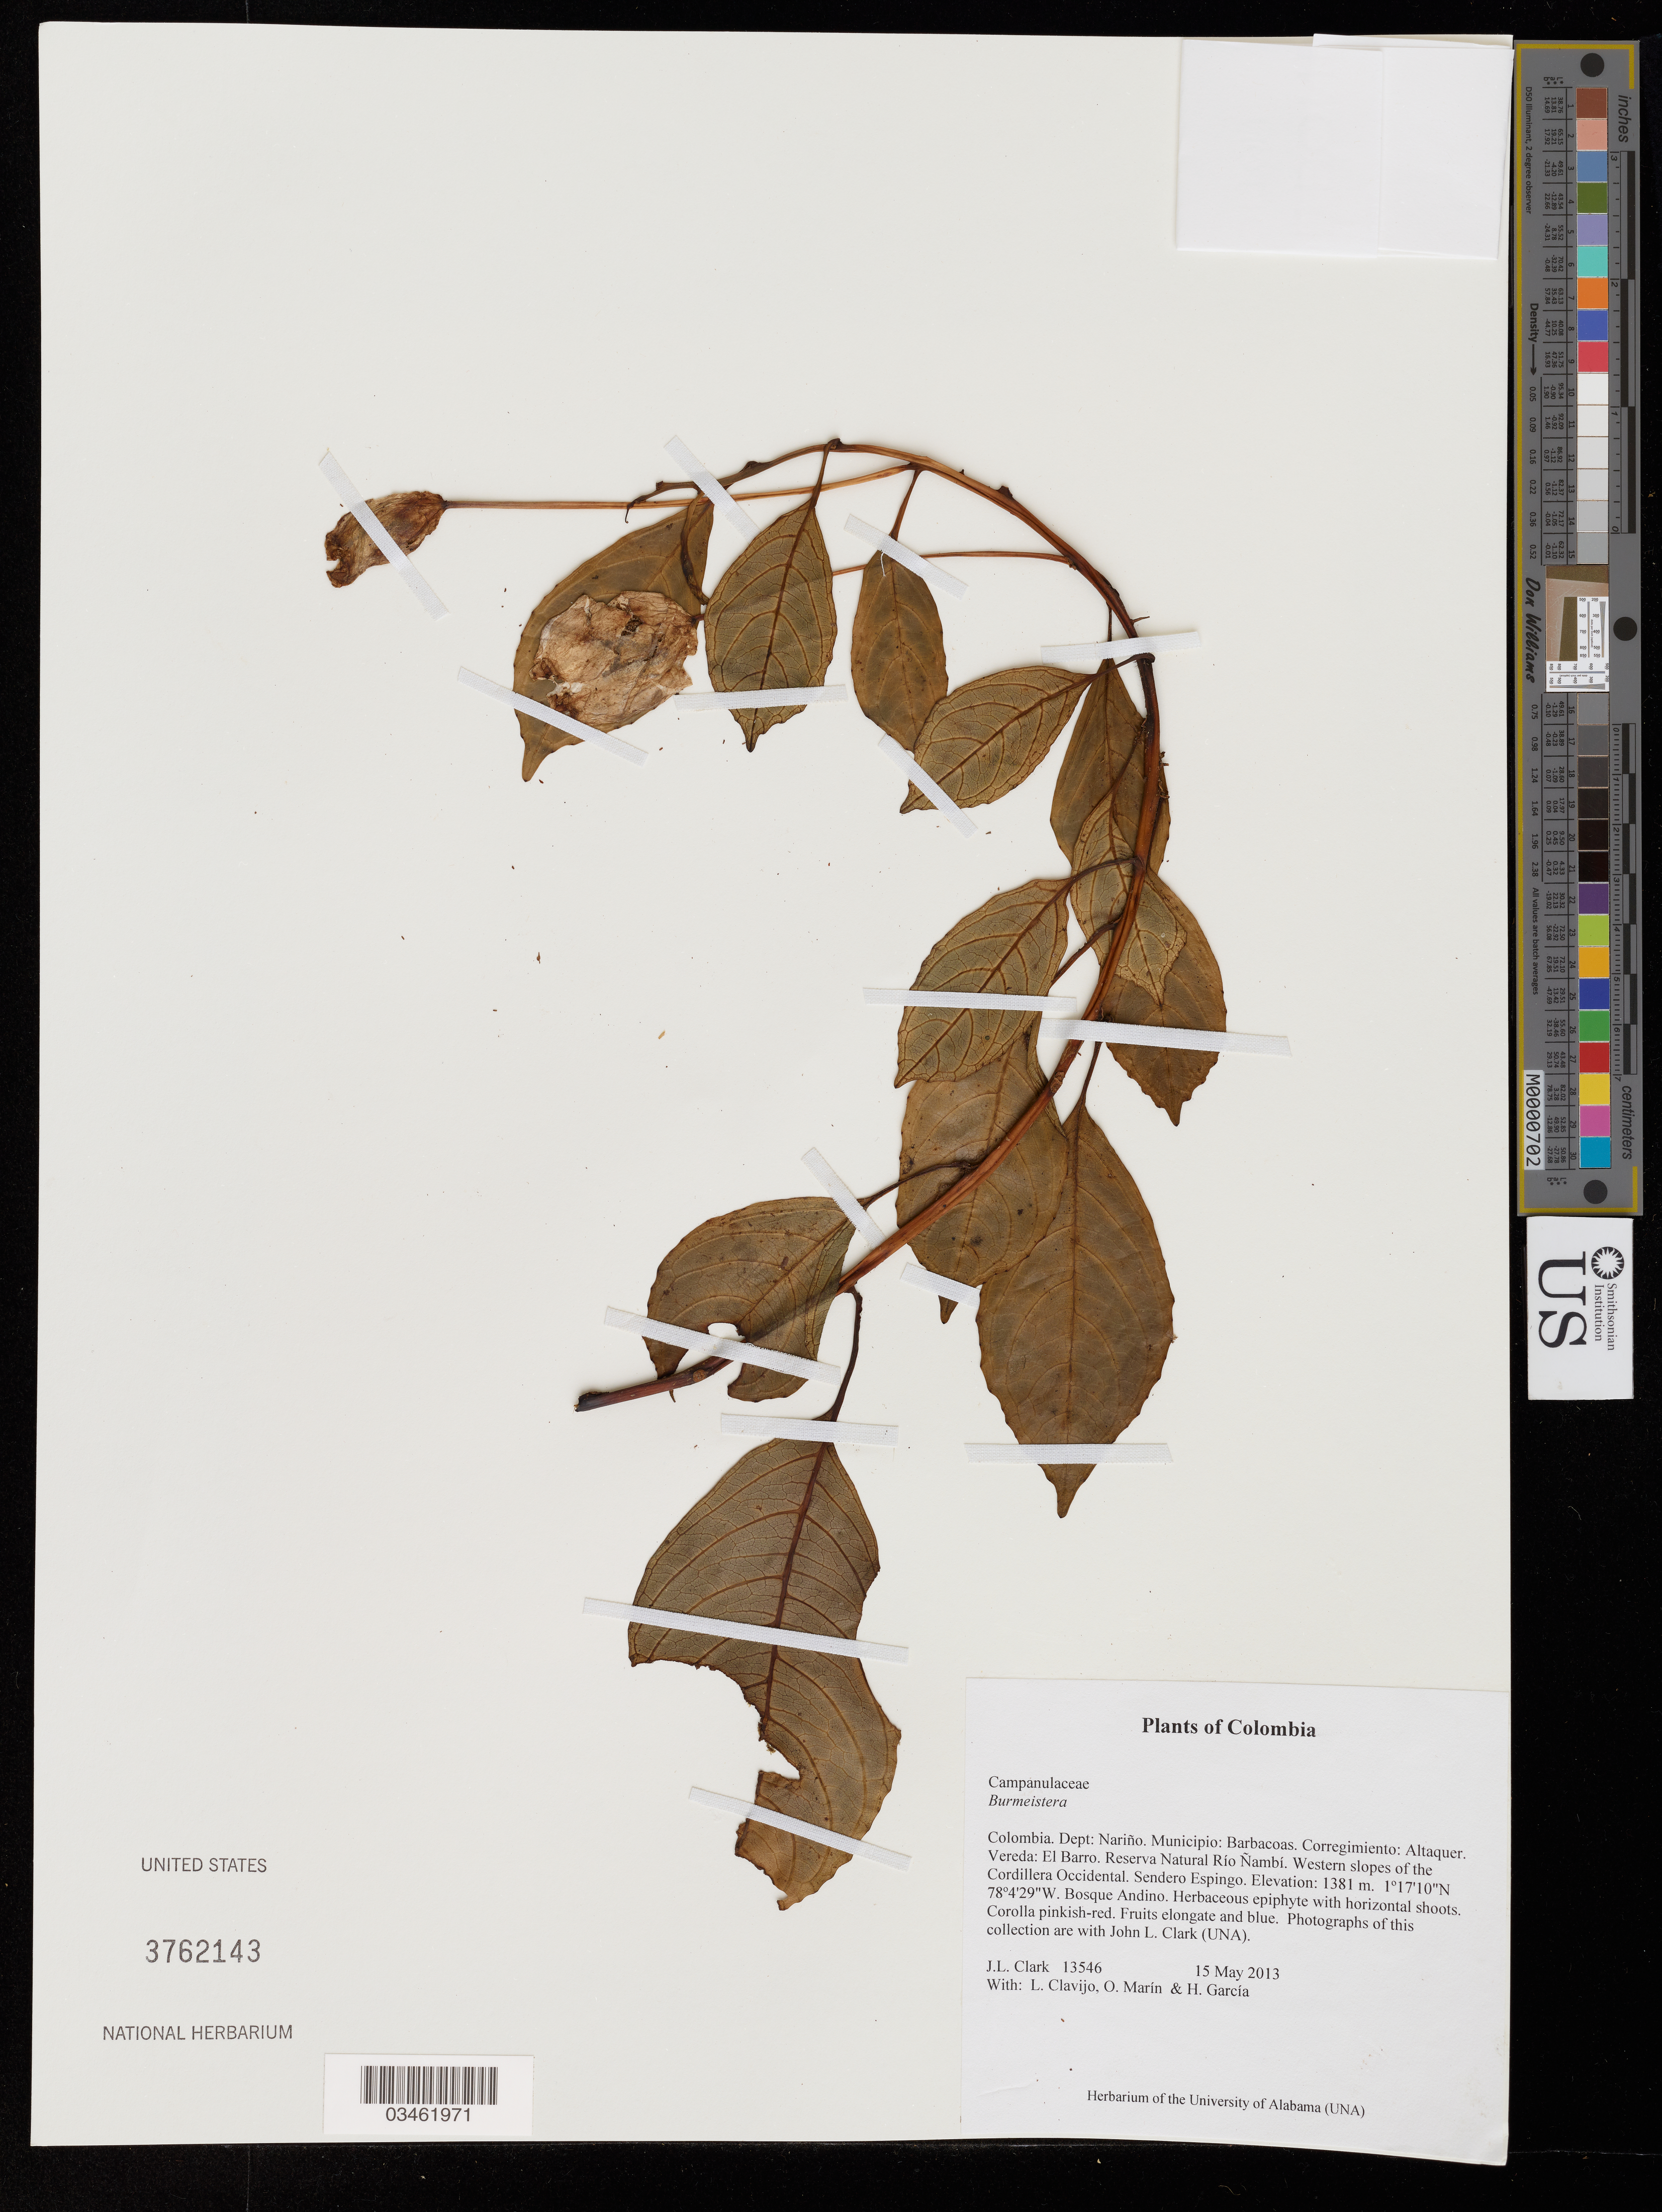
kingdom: Plantae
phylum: Tracheophyta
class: Magnoliopsida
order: Asterales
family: Campanulaceae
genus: Burmeistera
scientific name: Burmeistera sp.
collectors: J. L. Clark, L. Clavijo, O. Marín & H. Garcia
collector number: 13546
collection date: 2013-05-15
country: Colombia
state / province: Nariño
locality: Dept: Nariño. Municipio: Barbacoas. Corregimiento: Altaquer. Vereda: El Barro. Reserva Natural Río Ñambí. Western slopes of the Cordillera Occidental. Sendero Espingo. Bosque Andino.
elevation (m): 1381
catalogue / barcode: US 3762143